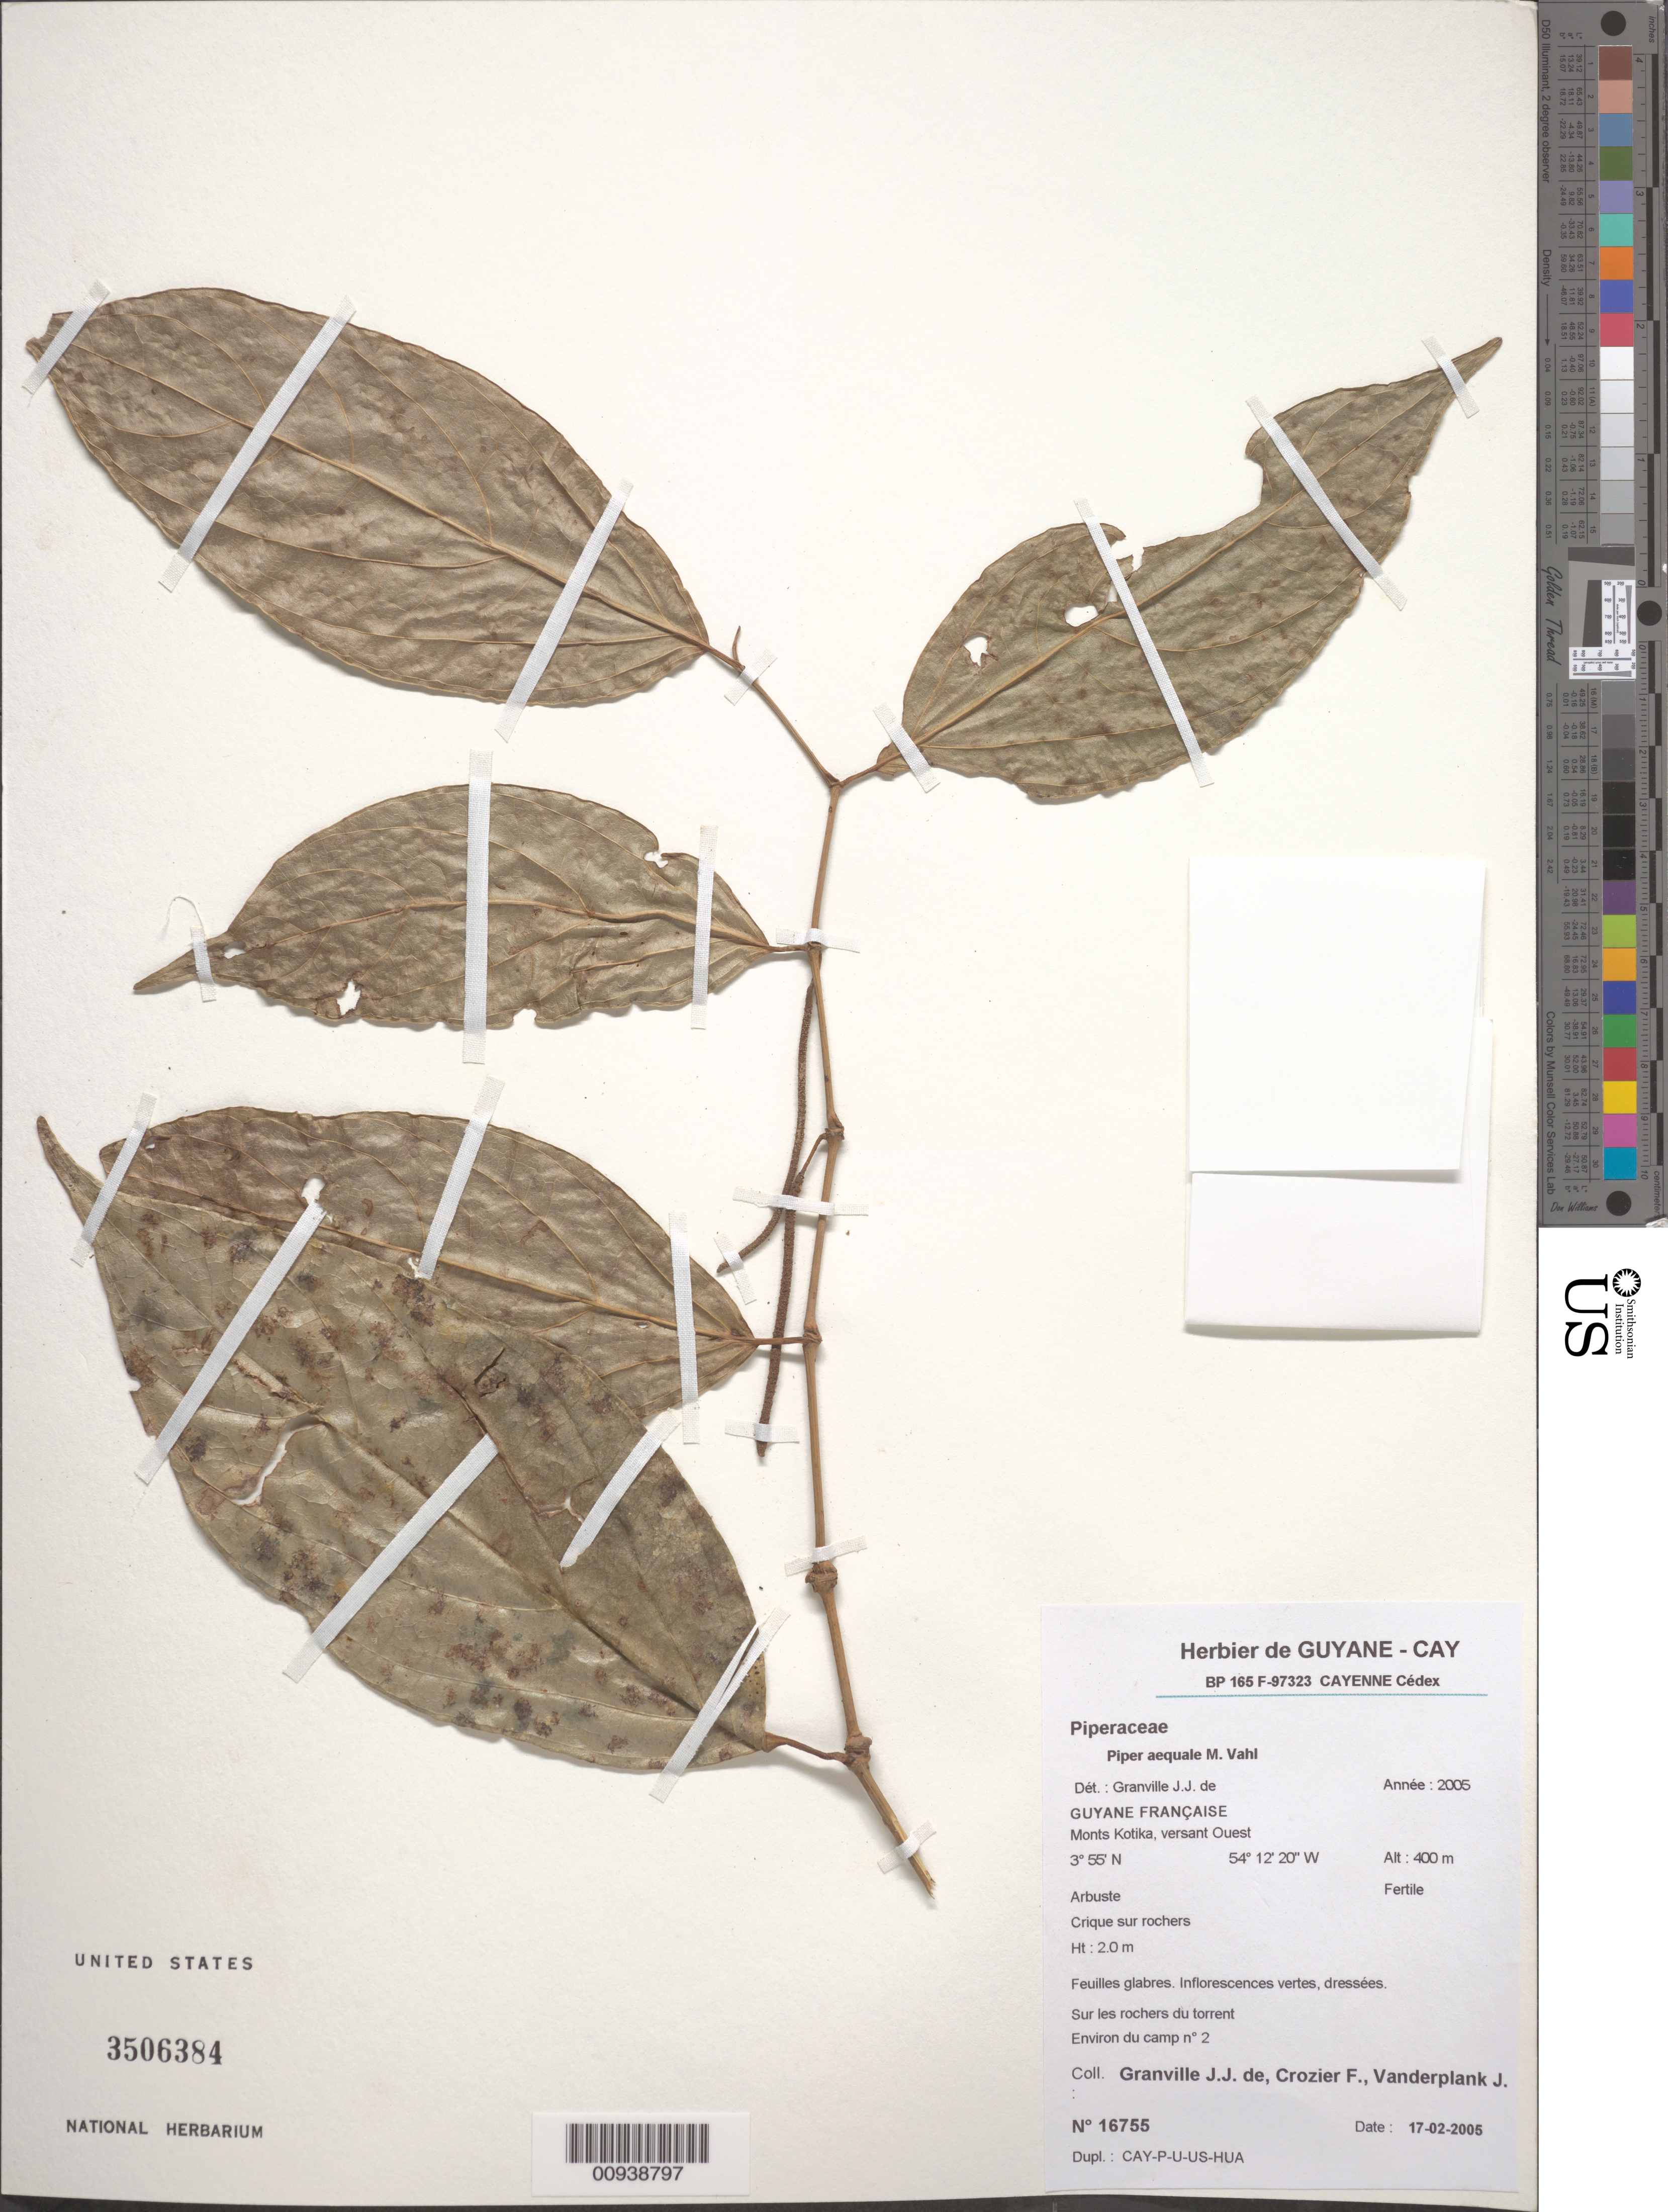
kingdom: Plantae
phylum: Tracheophyta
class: Magnoliopsida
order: Piperales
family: Piperaceae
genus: Piper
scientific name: Piper aequale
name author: Vahl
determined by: Granville, J. J. de, (CAY), Institut de Recherche pour le Developpement (IRD) (FRENCH GUIANA)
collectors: J.-J. de Granville, F. Crozier & J. Vanderplank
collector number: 16755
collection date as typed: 17-Feb-05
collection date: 2005-02-17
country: French Guiana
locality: Monts Kotika, versant Ouest, environ du camp 2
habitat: Crique sur rochers; sur les rochers du torrent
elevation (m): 400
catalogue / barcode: US 3506384